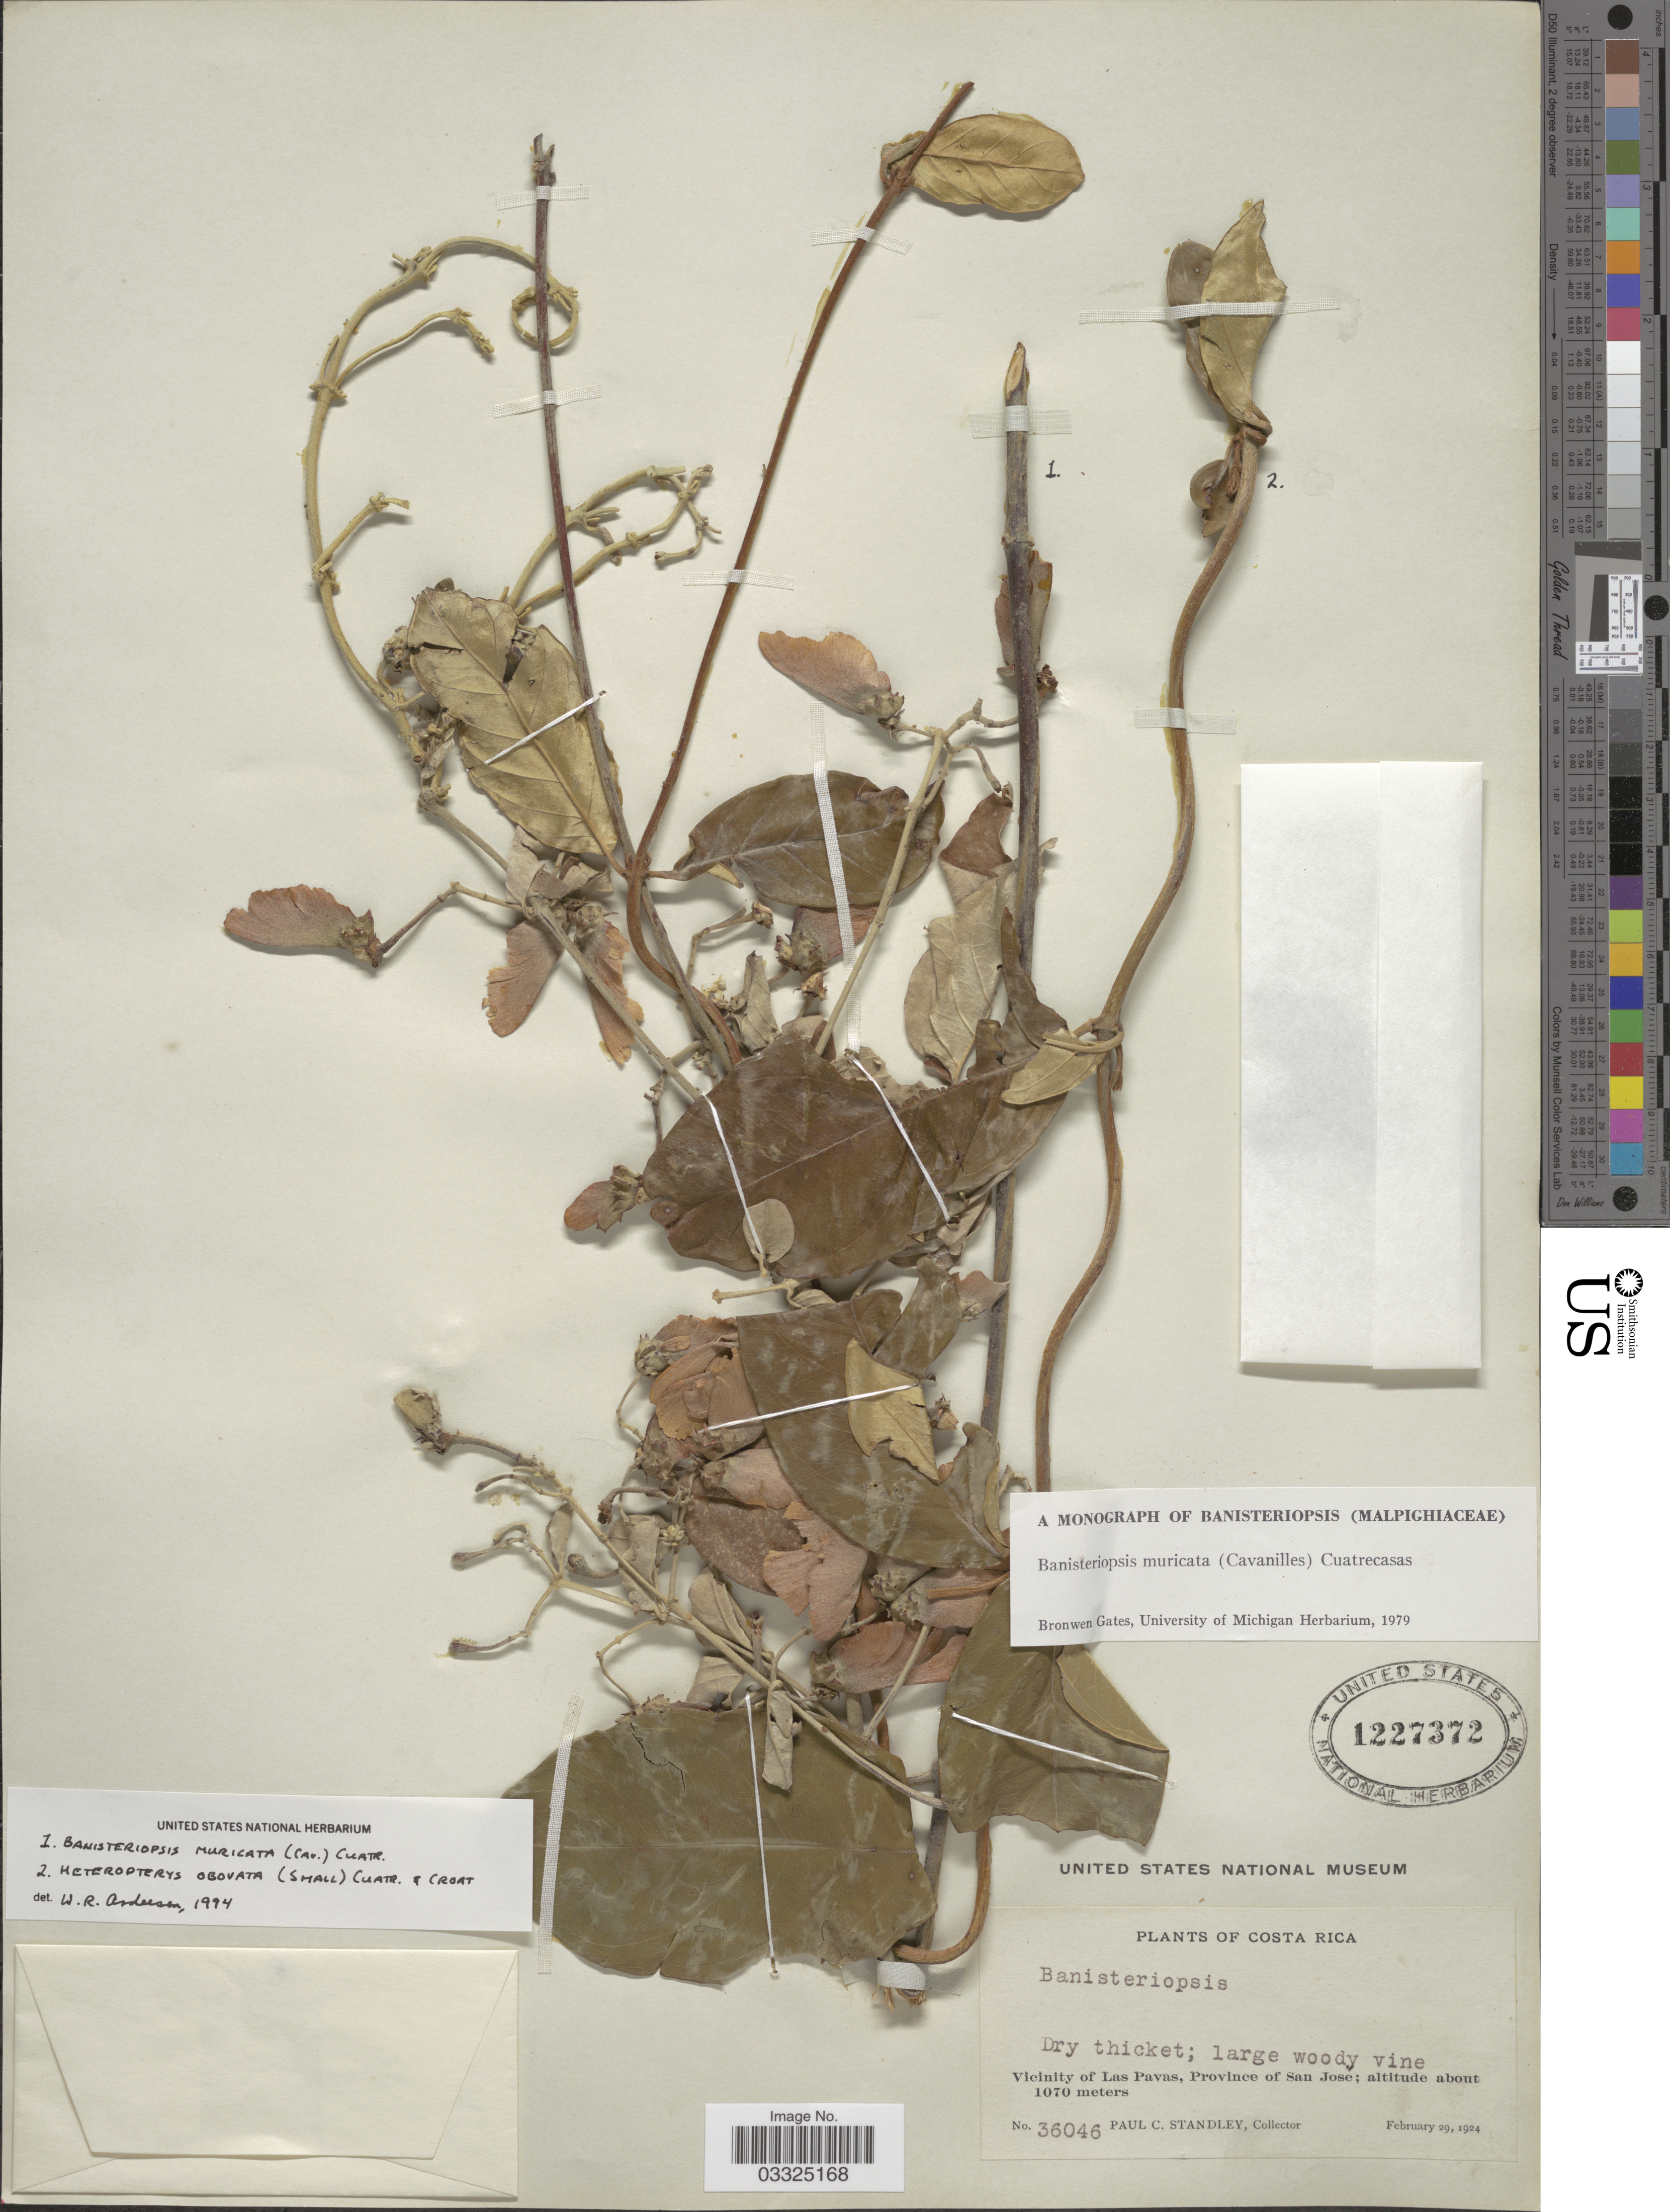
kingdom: Plantae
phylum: Tracheophyta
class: Magnoliopsida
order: Malpighiales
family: Malpighiaceae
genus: Banisteriopsis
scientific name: Banisteriopsis muricata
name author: (Cav.) Cuatrec.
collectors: P. C. Standley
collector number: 36046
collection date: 1924-02-29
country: Costa Rica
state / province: San José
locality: Vicinity of Las Pavas.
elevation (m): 1070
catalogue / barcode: US 1227372